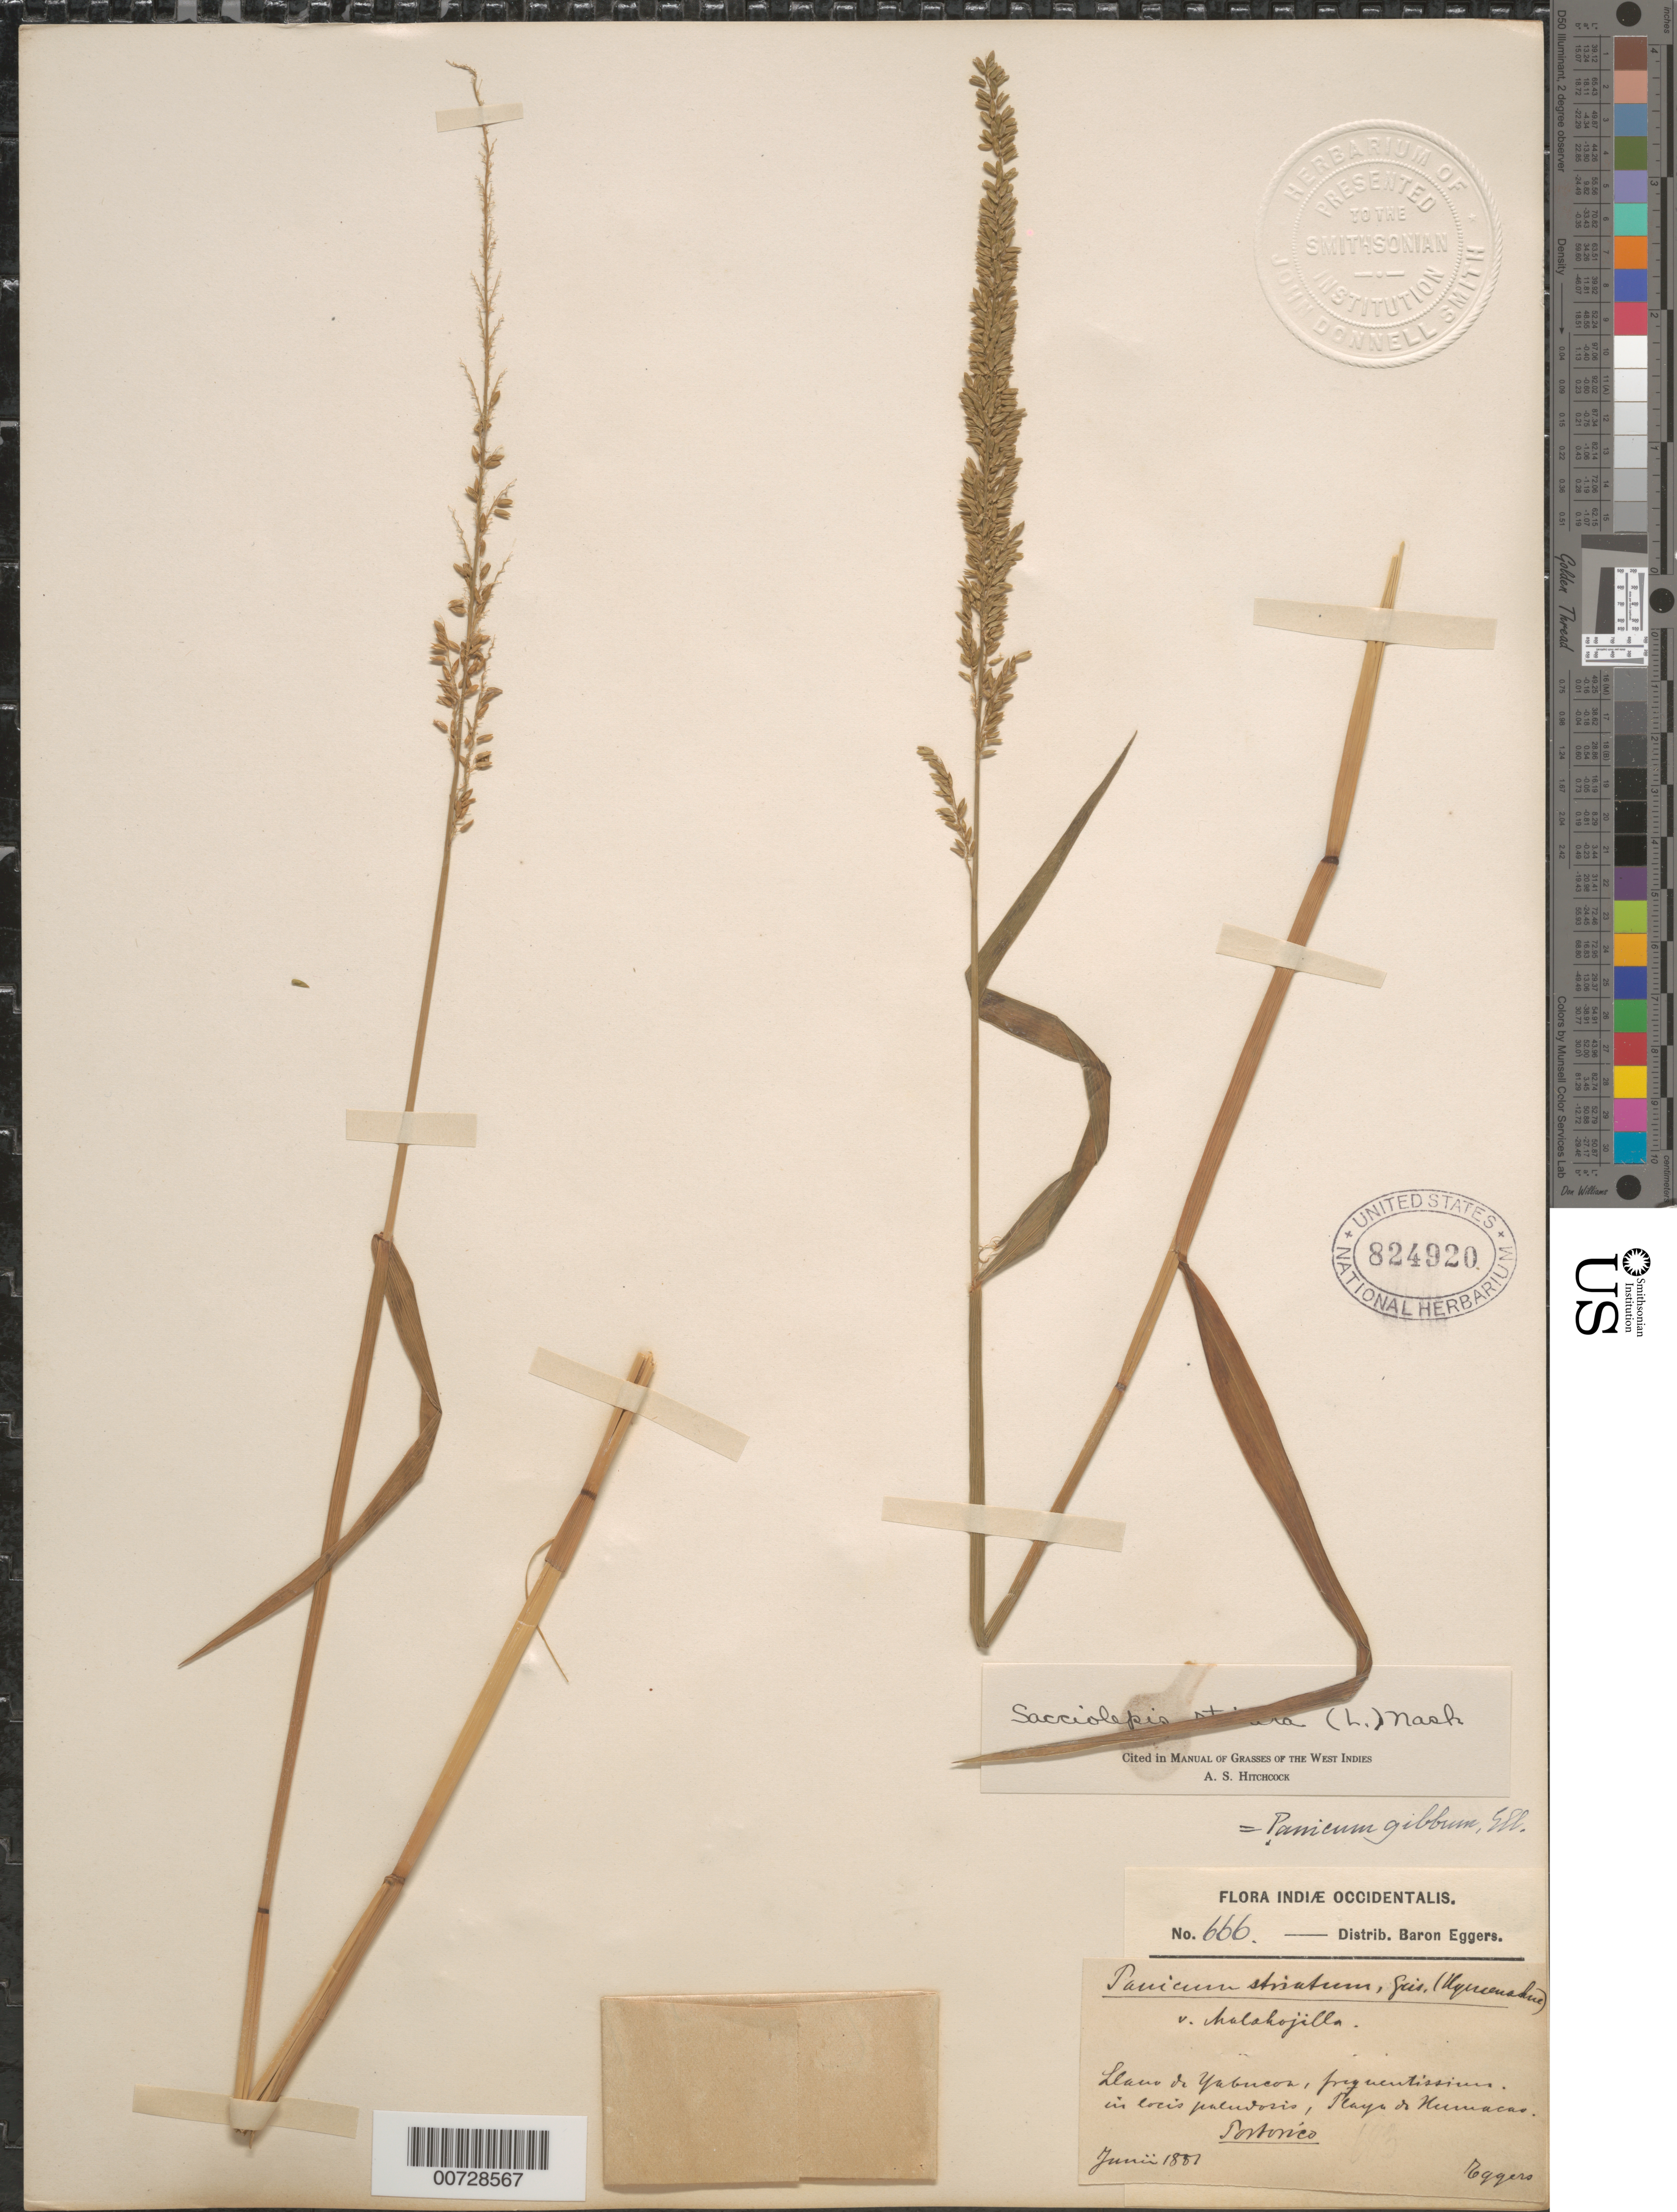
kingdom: Plantae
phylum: Tracheophyta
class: Liliopsida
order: Poales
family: Poaceae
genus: Sacciolepis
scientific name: Sacciolepis striata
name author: (L.) Nash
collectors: H. F. A. von Eggers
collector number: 666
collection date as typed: Jun 1881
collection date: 1881-06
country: Puerto Rico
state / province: Humacao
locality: Llano de Yabucoa, Playa de Humacao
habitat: Frequentissium in locis paludosis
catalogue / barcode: US 824920